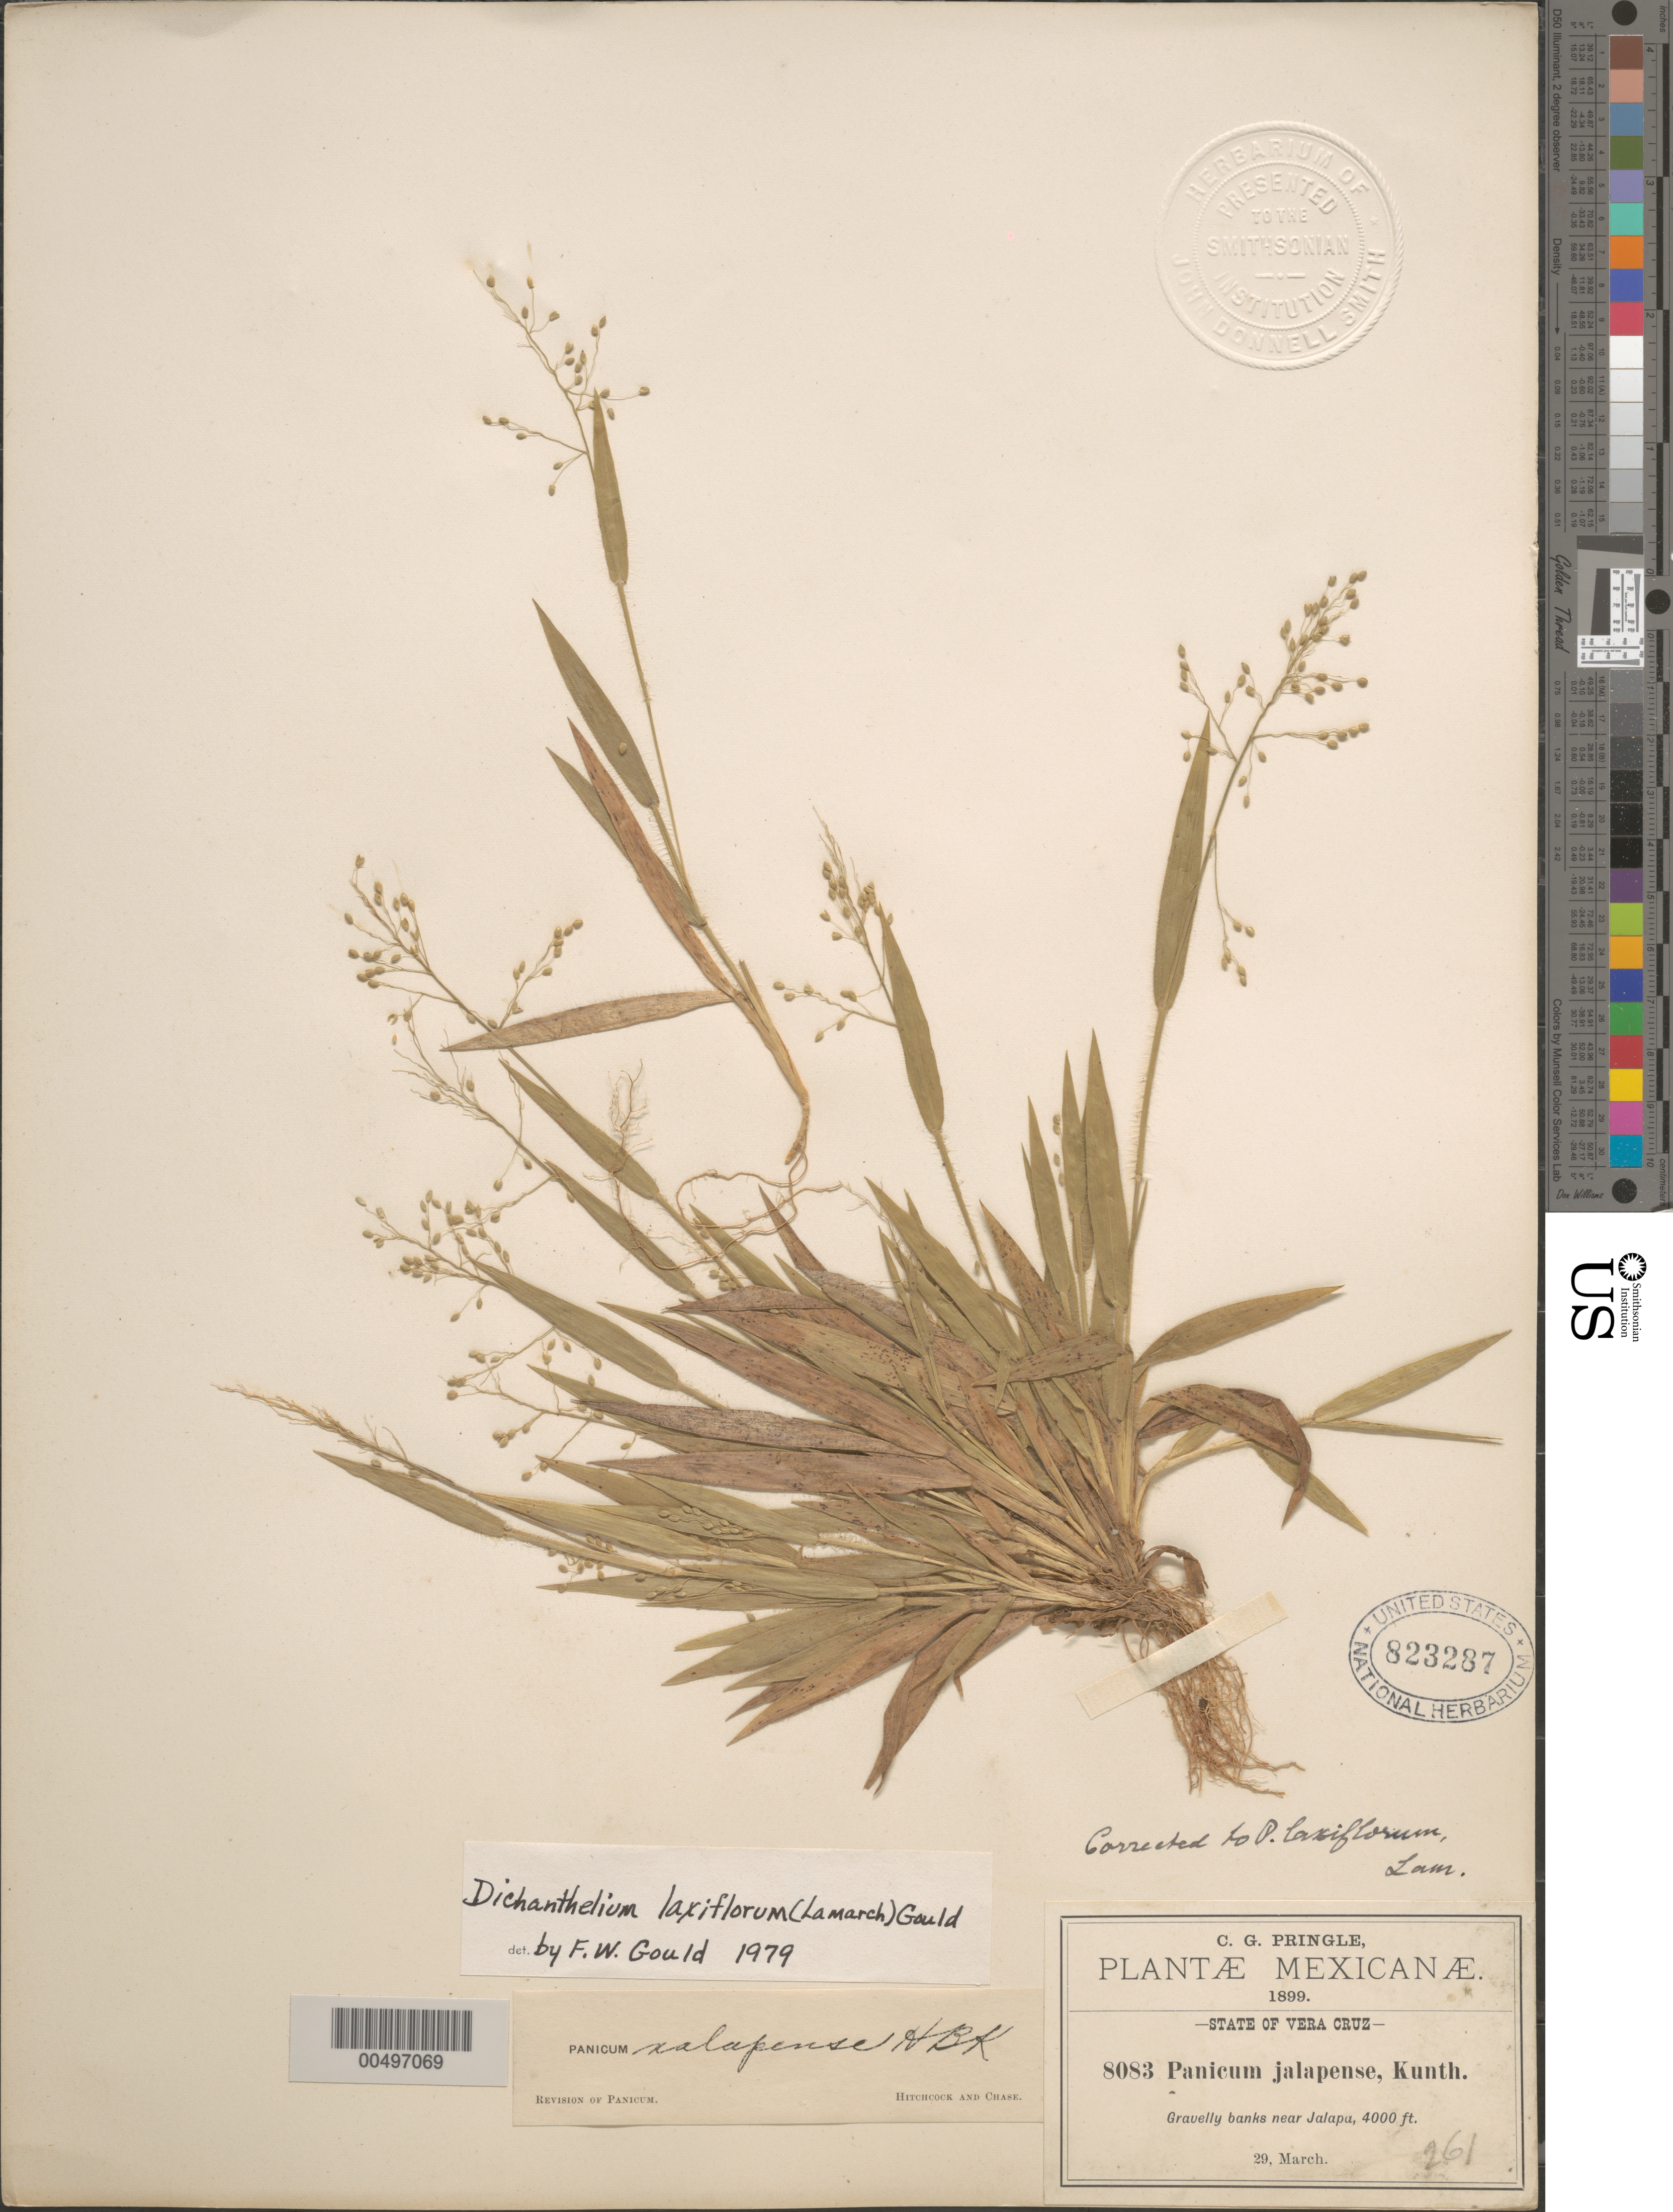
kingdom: Plantae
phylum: Tracheophyta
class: Liliopsida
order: Poales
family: Poaceae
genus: Dichanthelium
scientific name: Dichanthelium laxiflorum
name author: (Lam.) Gould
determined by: Gould, F. W.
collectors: C. G. Pringle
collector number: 8083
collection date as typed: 29 Mar 1899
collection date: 1899-03-29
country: Mexico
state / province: Veracruz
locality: Near Jalapa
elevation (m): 1219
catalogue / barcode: US 823287